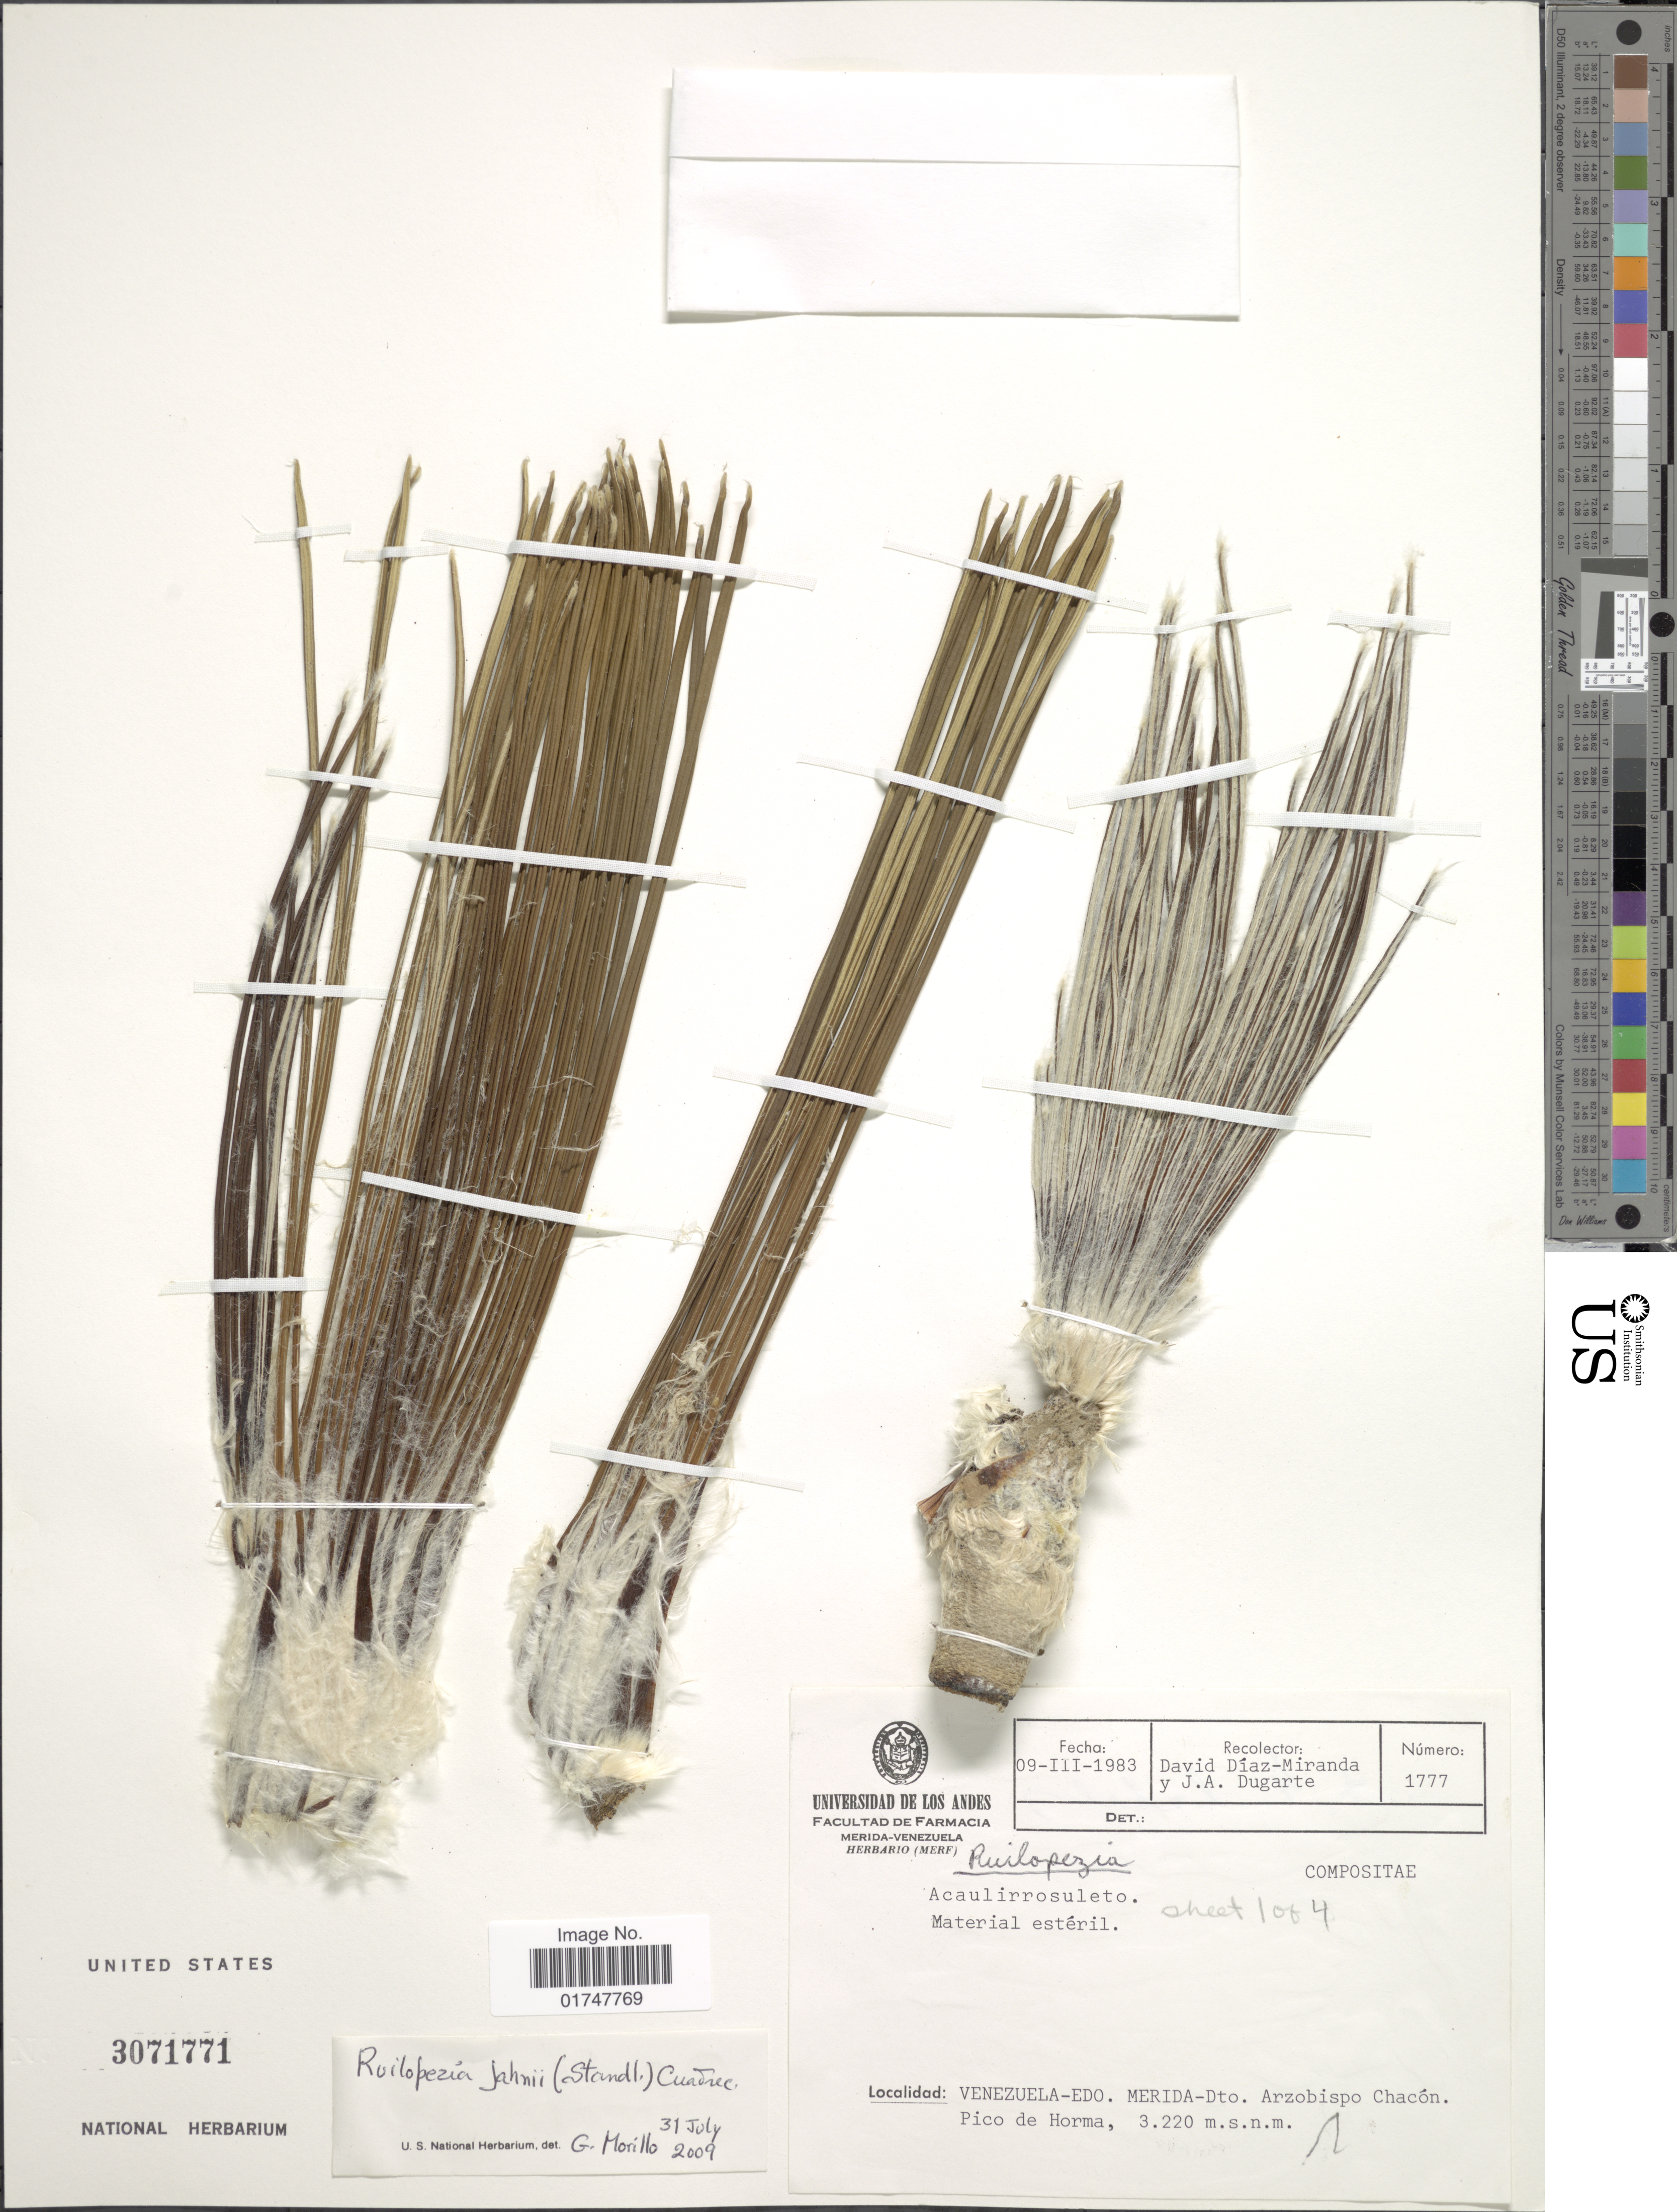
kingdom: Plantae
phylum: Tracheophyta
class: Magnoliopsida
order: Asterales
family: Asteraceae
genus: Ruilopezia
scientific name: Ruilopezia jahnii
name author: (Standl.) Cuatrec.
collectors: D. Diaz-Miranda & J. Dugarte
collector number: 1777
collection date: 1983-03-09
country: Venezuela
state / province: Mérida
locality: Dto. Arzobispo Chacón. Pico de Horma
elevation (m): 3220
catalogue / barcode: US 3071771